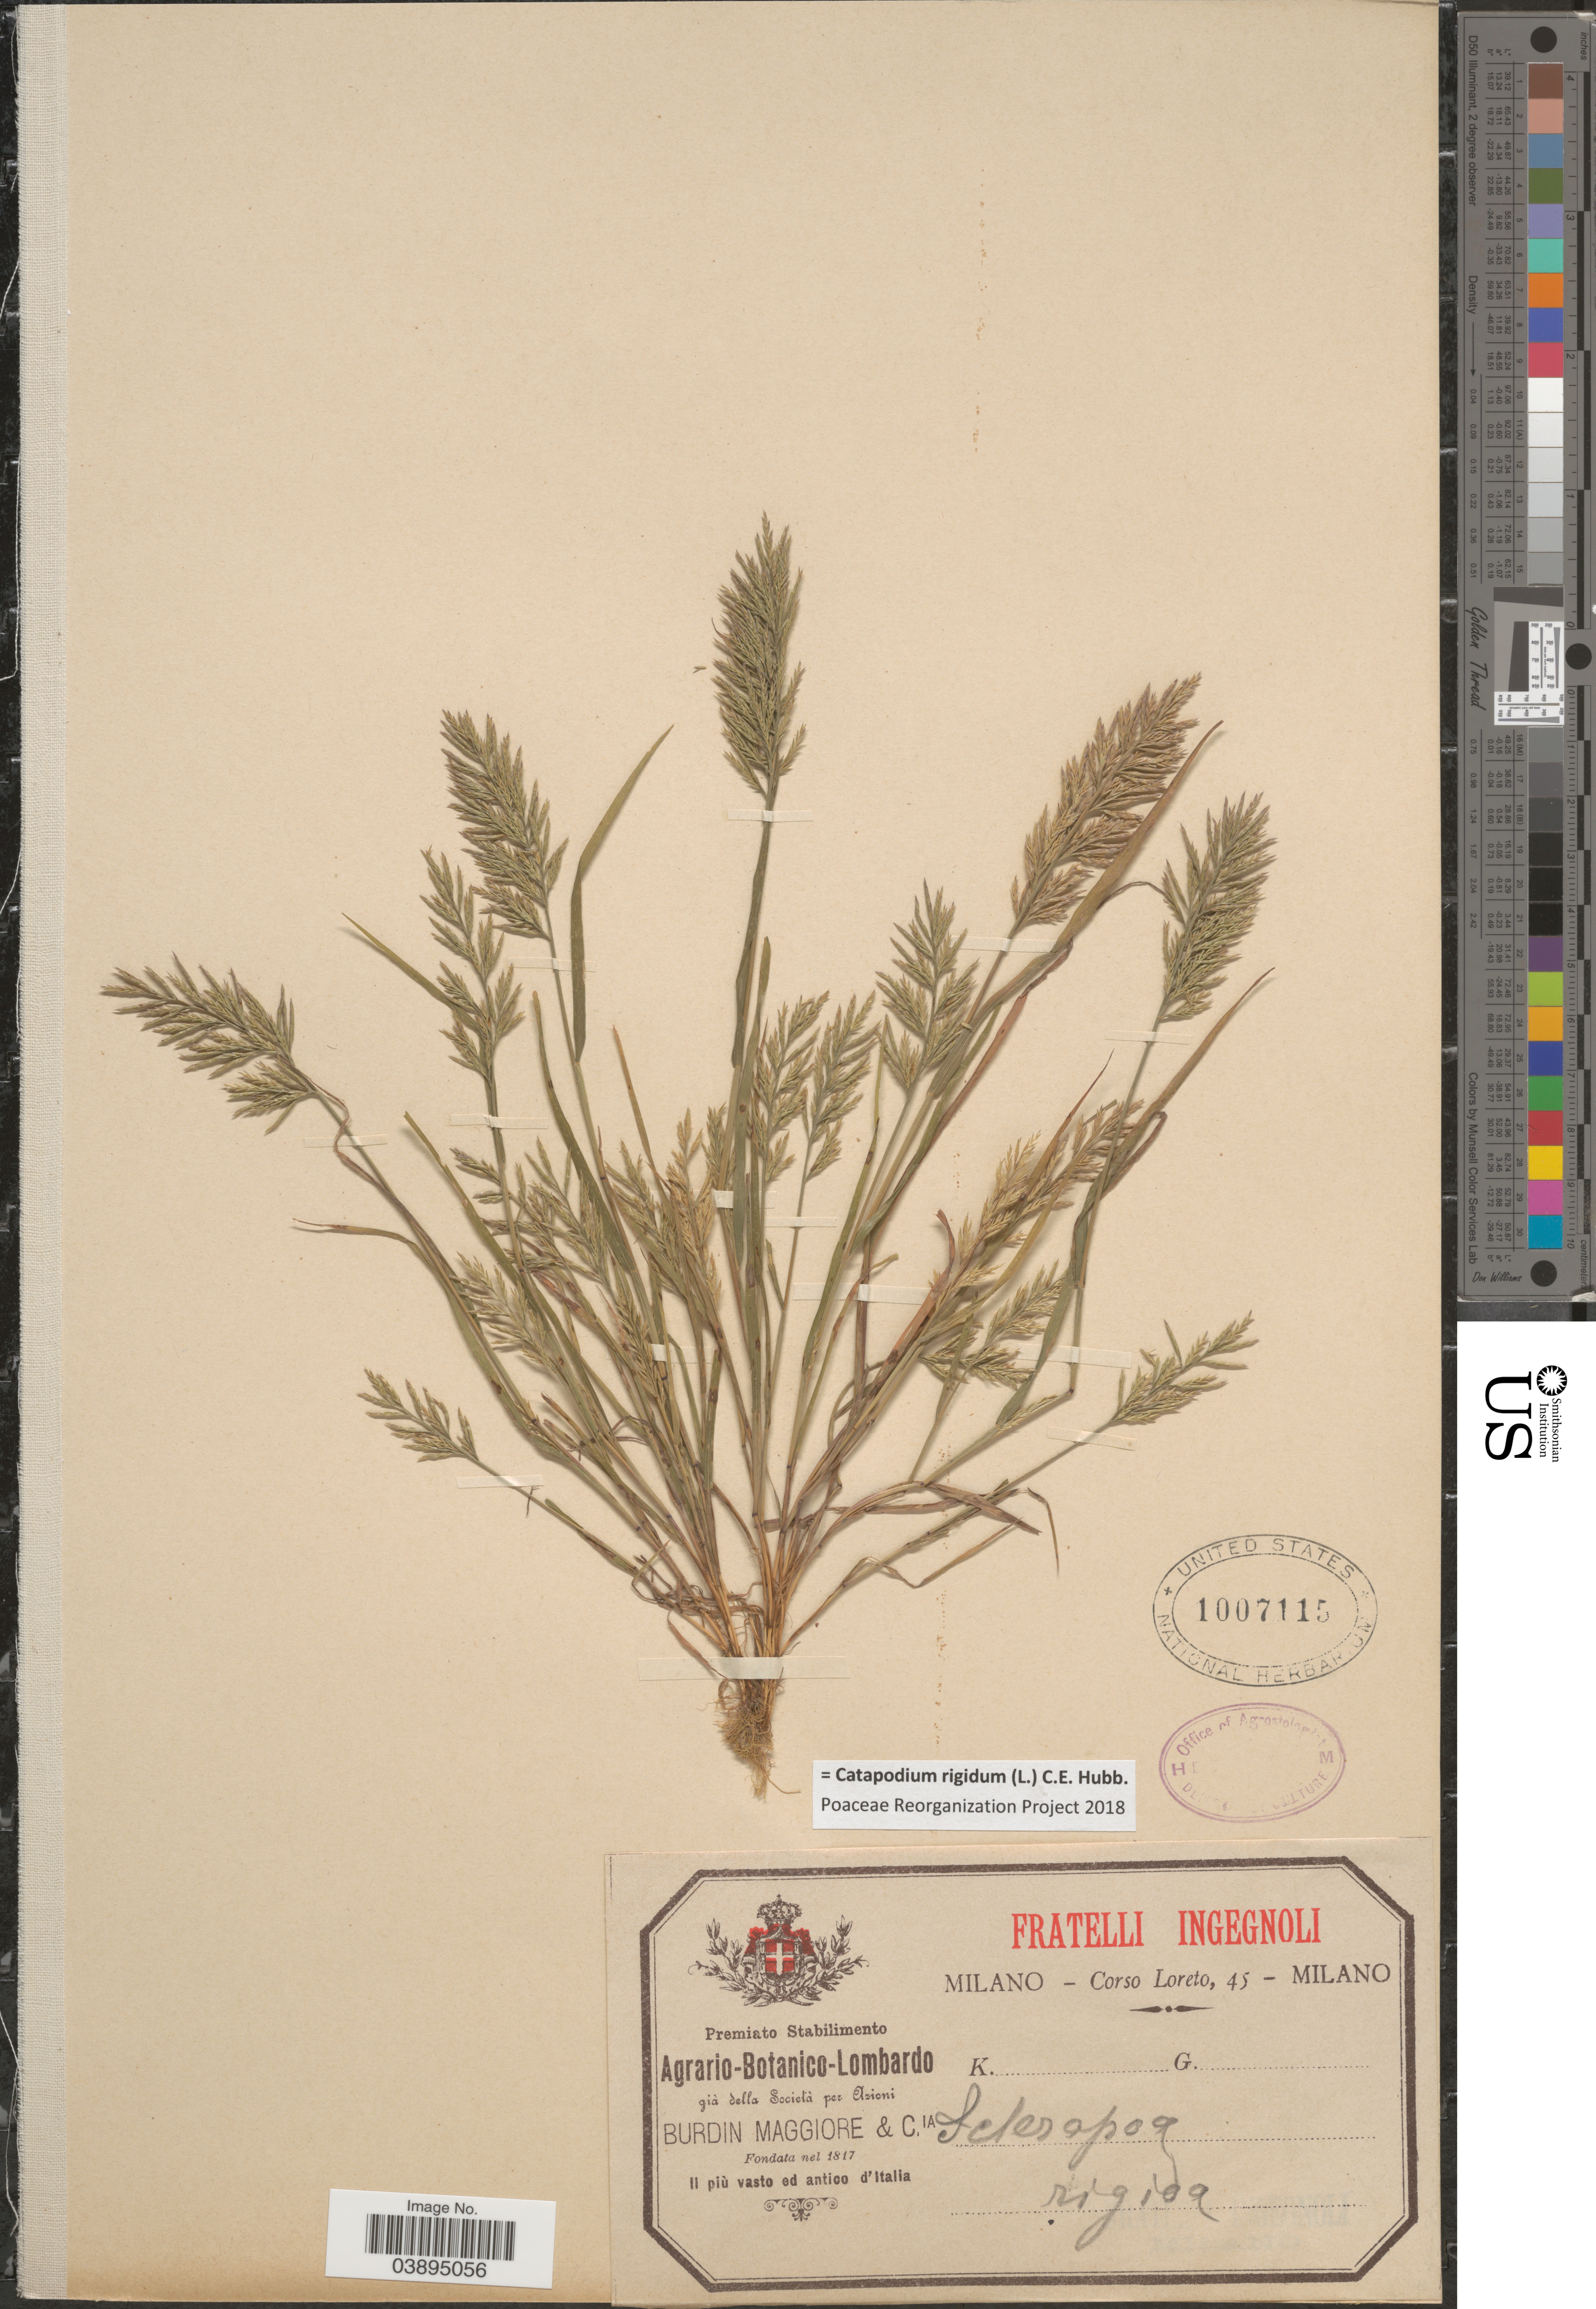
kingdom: Plantae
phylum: Tracheophyta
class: Liliopsida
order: Poales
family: Poaceae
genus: Catapodium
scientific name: Catapodium rigidum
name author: (L.) C.E. Hubb.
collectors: Loreto, C.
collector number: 45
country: Italy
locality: Milano. [unsure placement]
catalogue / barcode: US 1007115